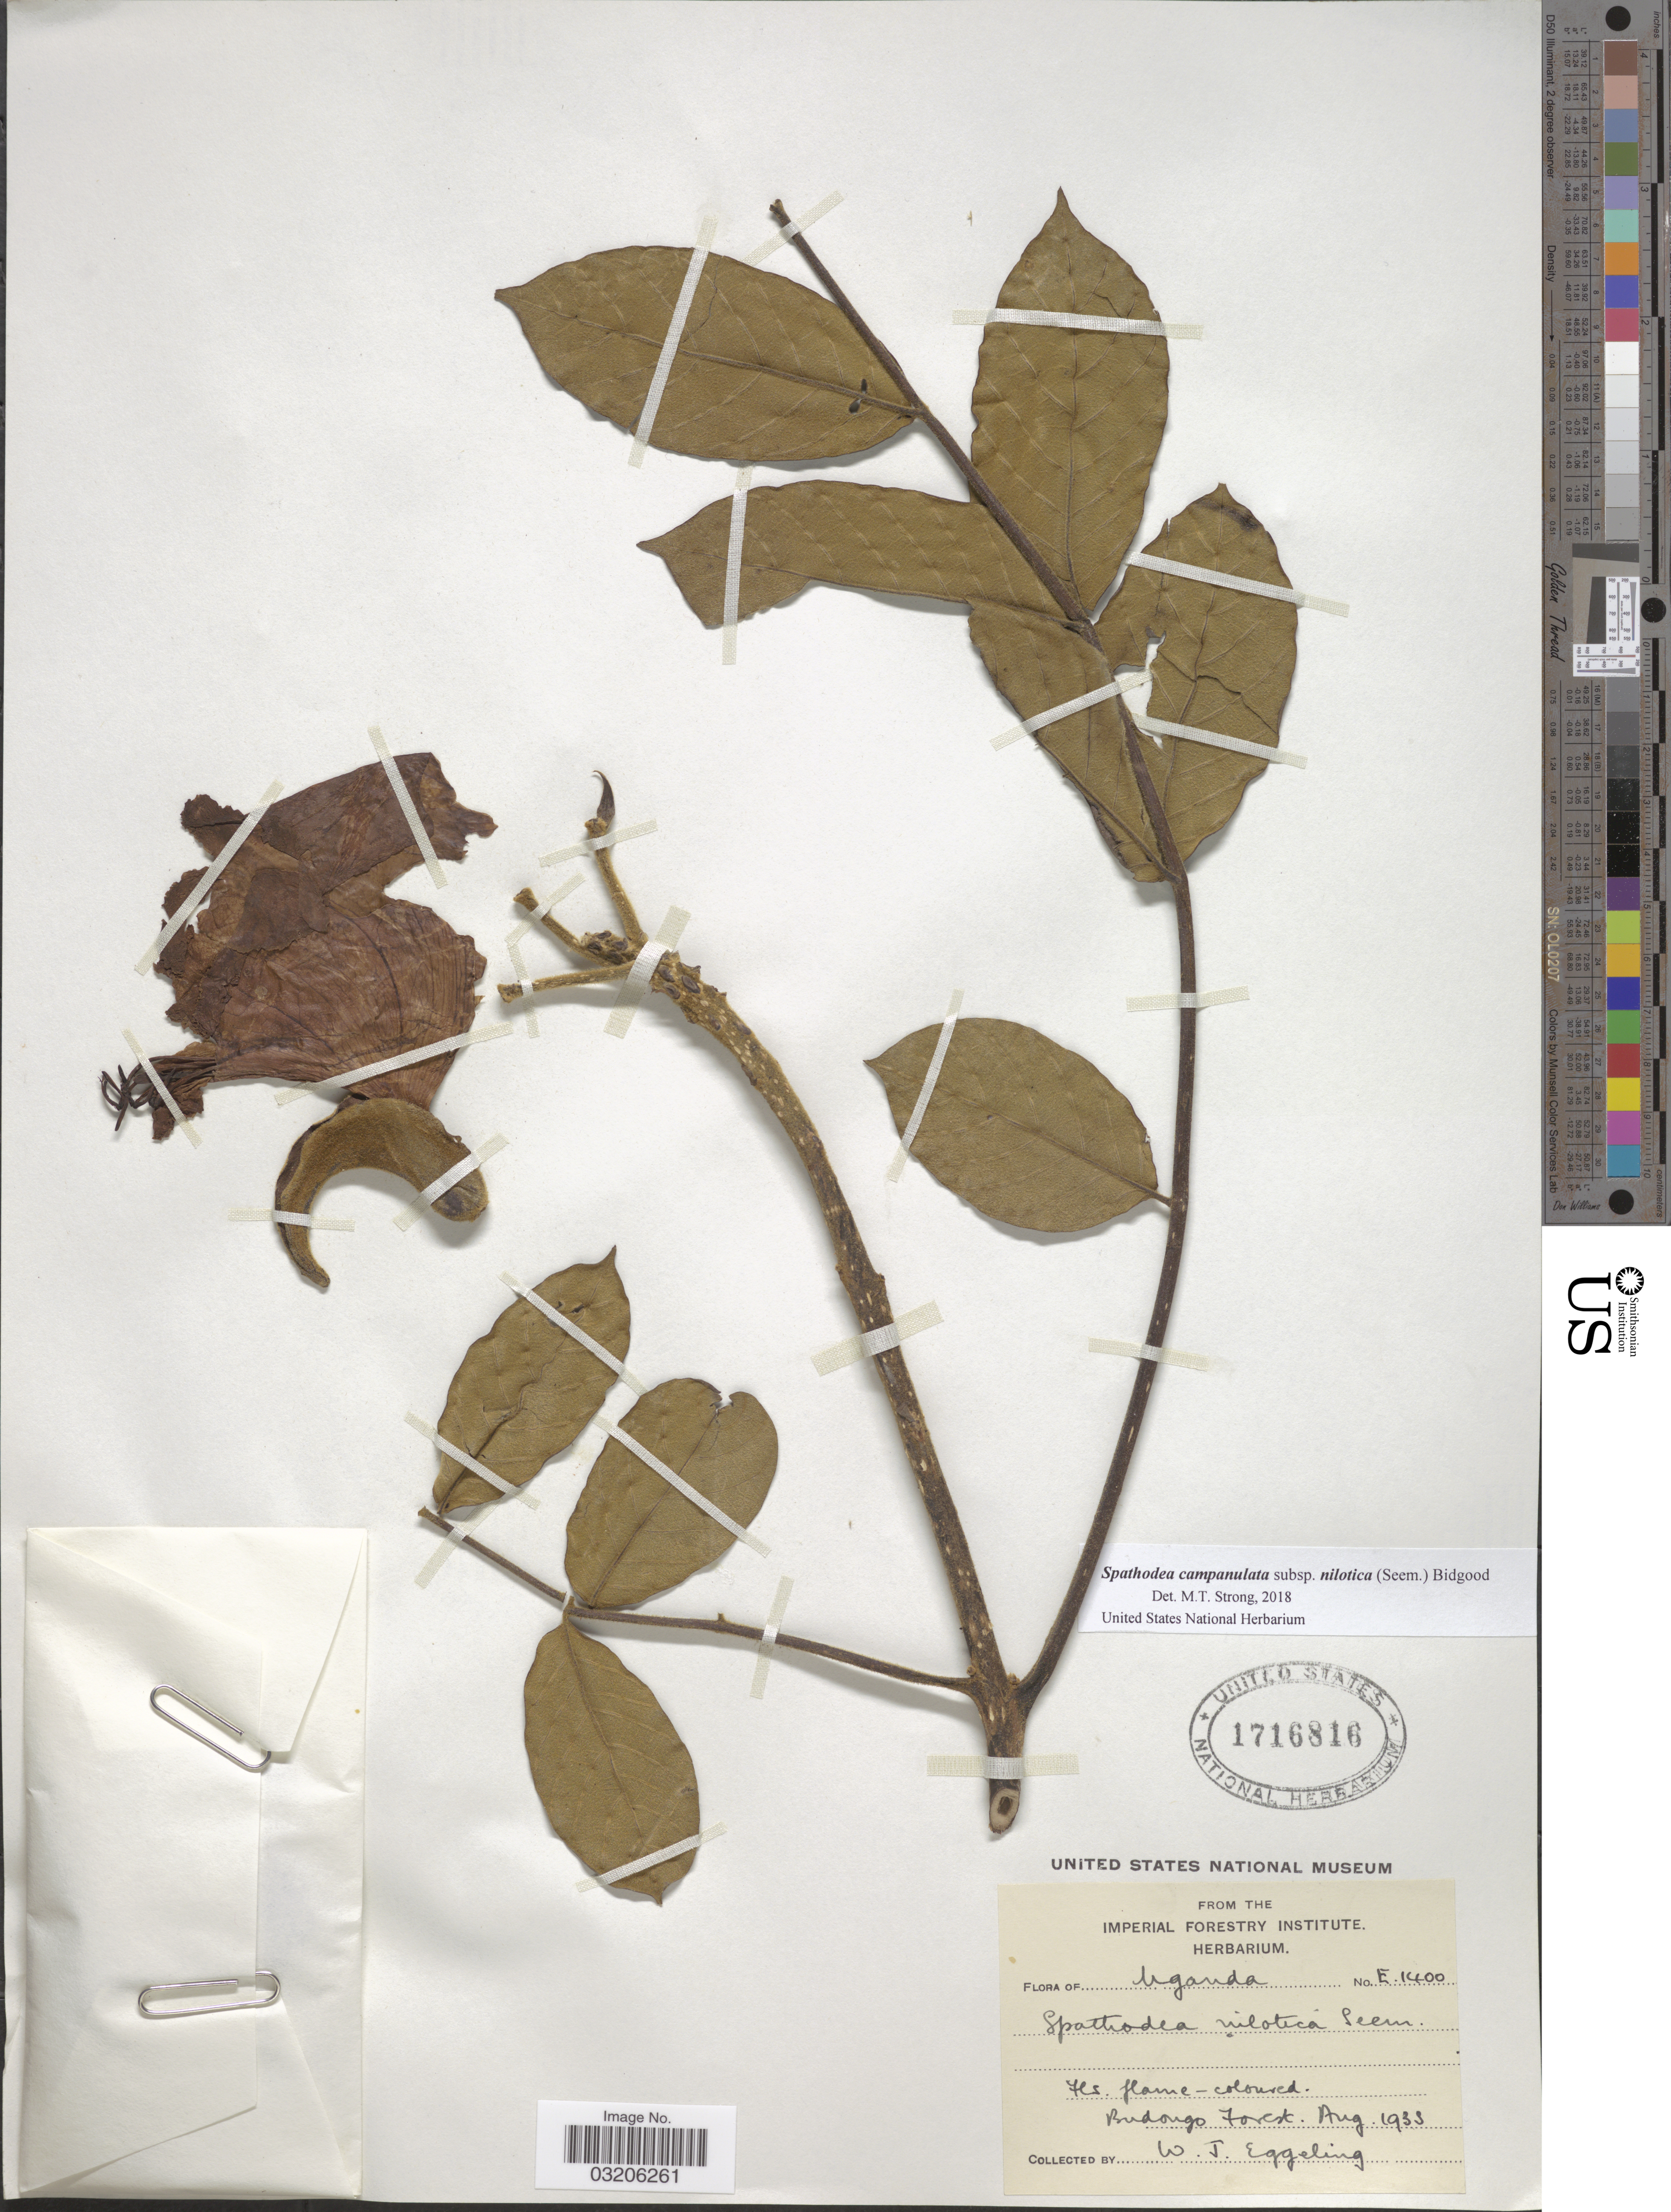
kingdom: Plantae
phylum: Tracheophyta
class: Magnoliopsida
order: Lamiales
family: Bignoniaceae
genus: Spathodea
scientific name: Spathodea campanulata subsp. nilotica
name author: (Seem.) Bidgood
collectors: W. Eggeling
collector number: E.1400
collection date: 1933-08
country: Uganda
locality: Budongo Forest.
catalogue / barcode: US 1716816